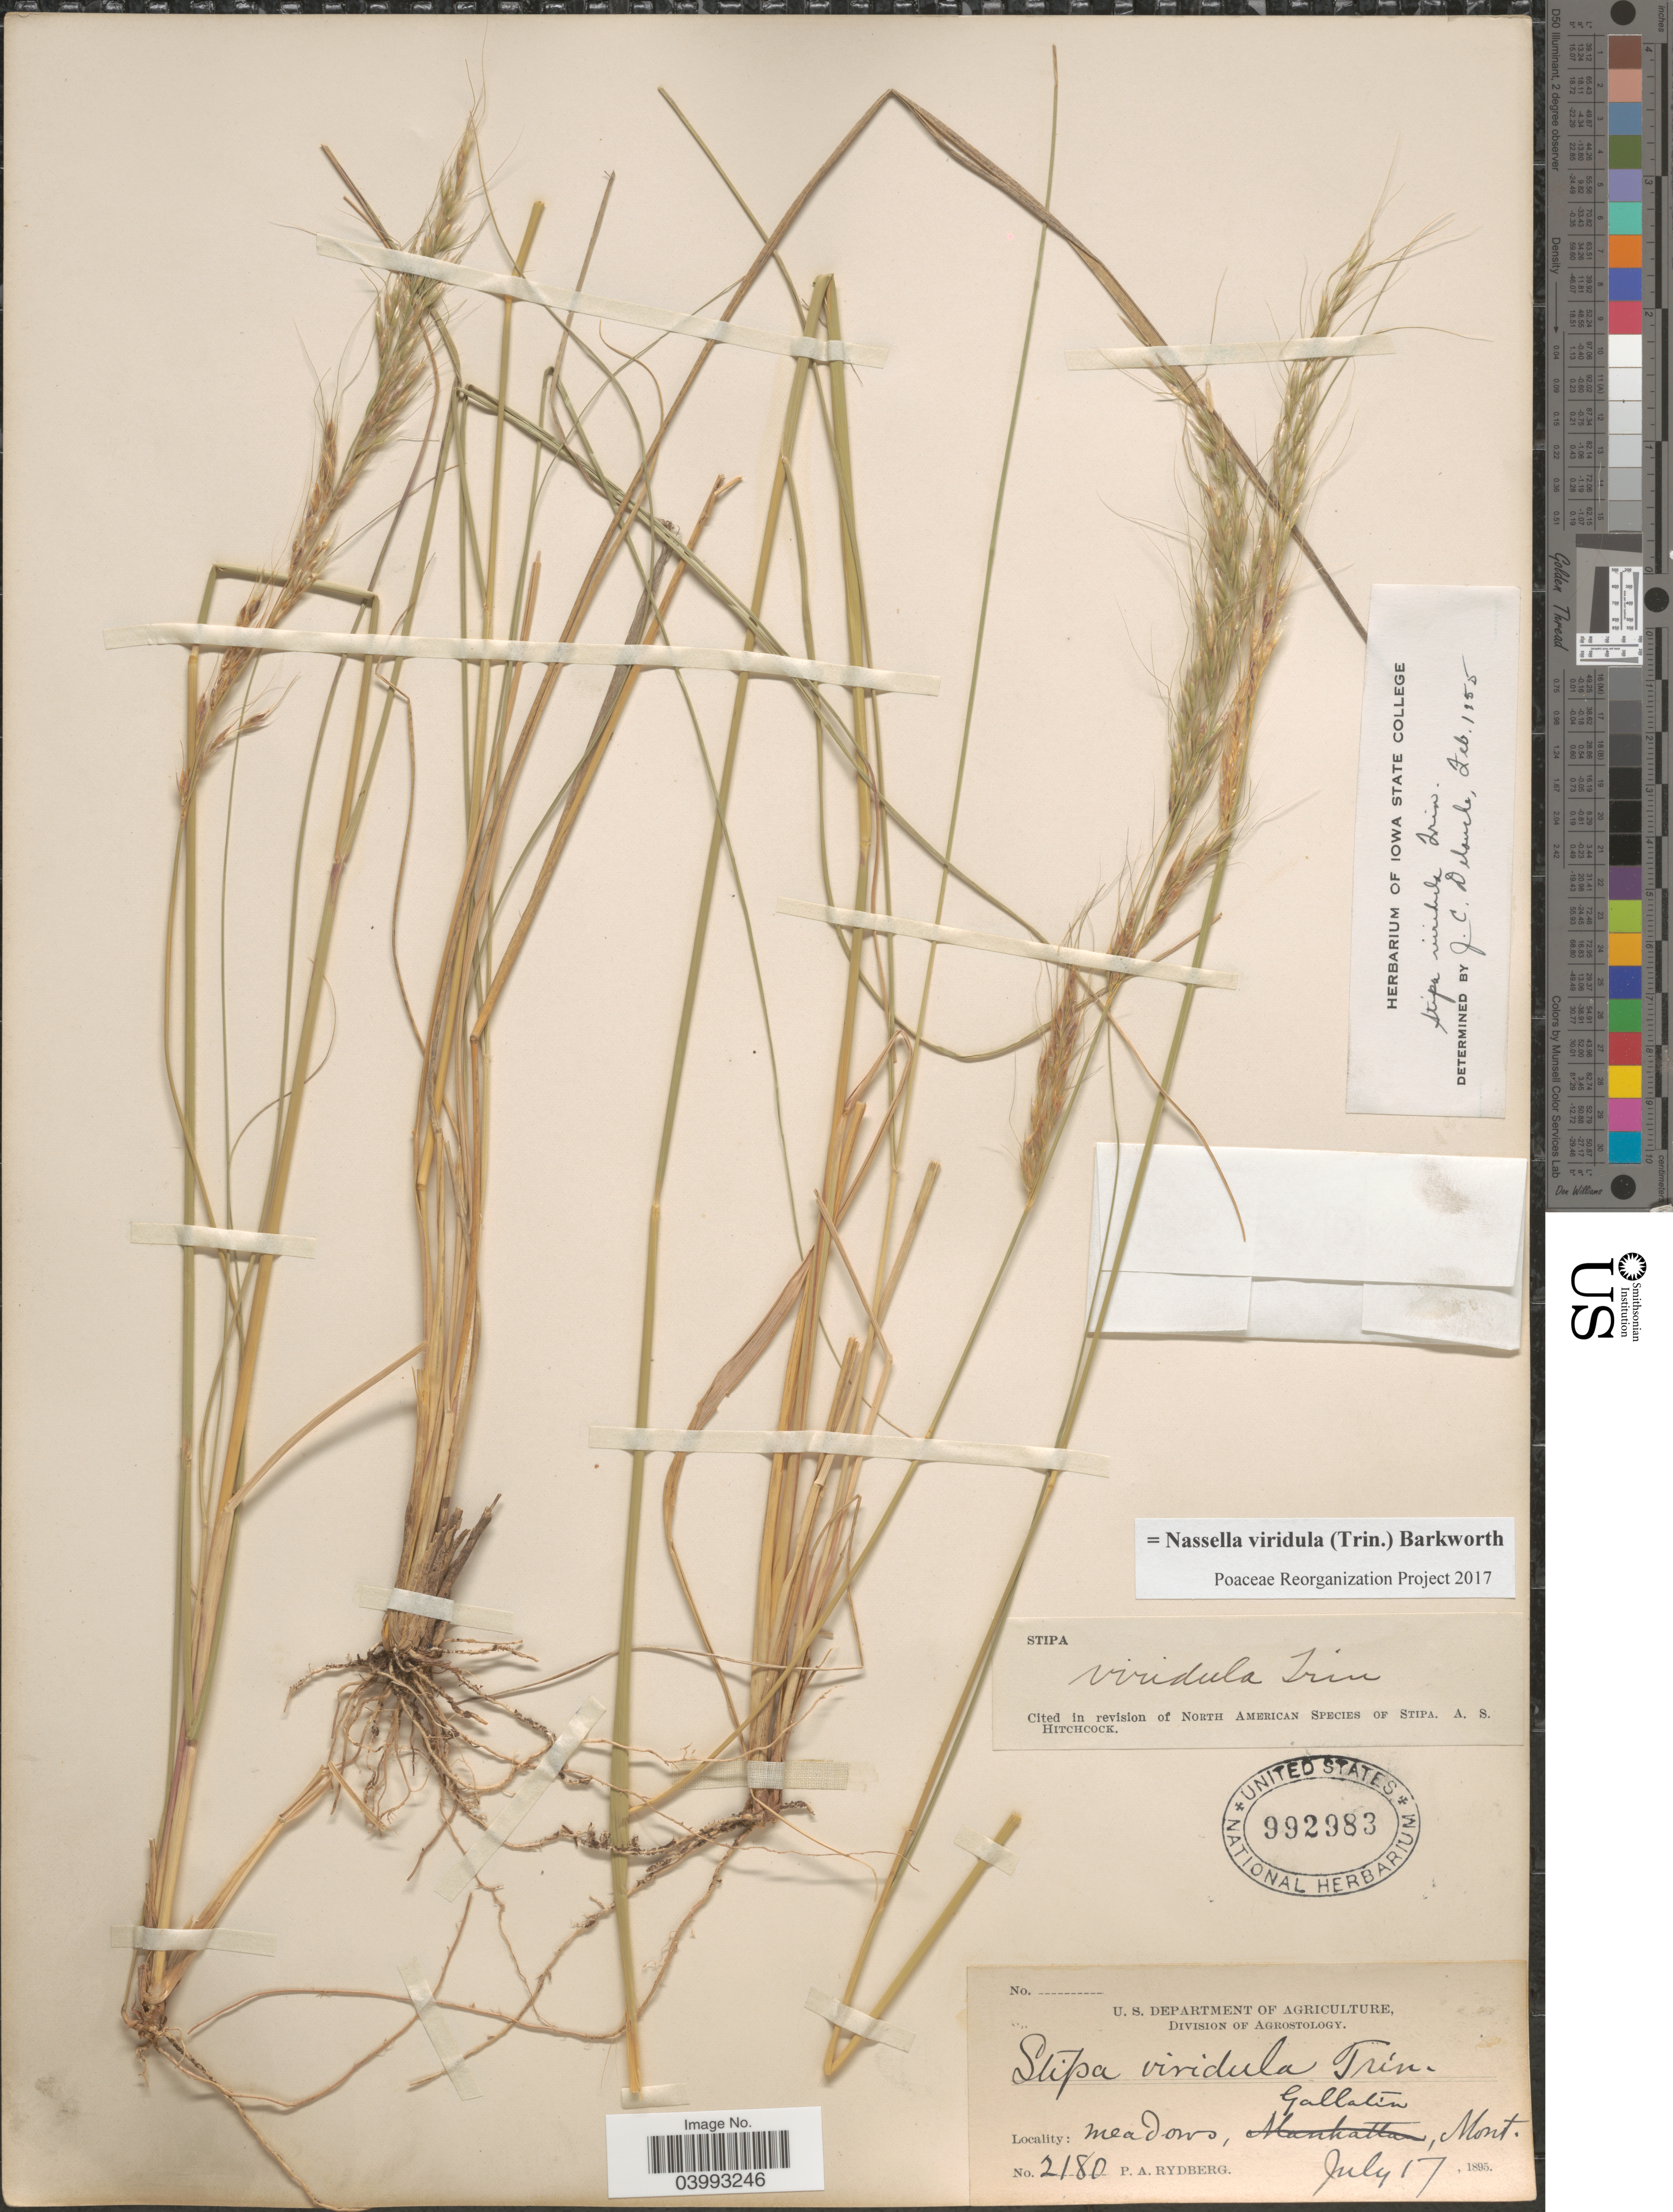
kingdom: Plantae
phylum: Tracheophyta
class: Liliopsida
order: Poales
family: Poaceae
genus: Nassella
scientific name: Nassella viridula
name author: (Trin.) Barkworth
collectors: P. A. Rydberg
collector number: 2180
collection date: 1895-07-17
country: United States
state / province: Montana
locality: Meadows, Gallatin.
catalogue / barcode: US 992983